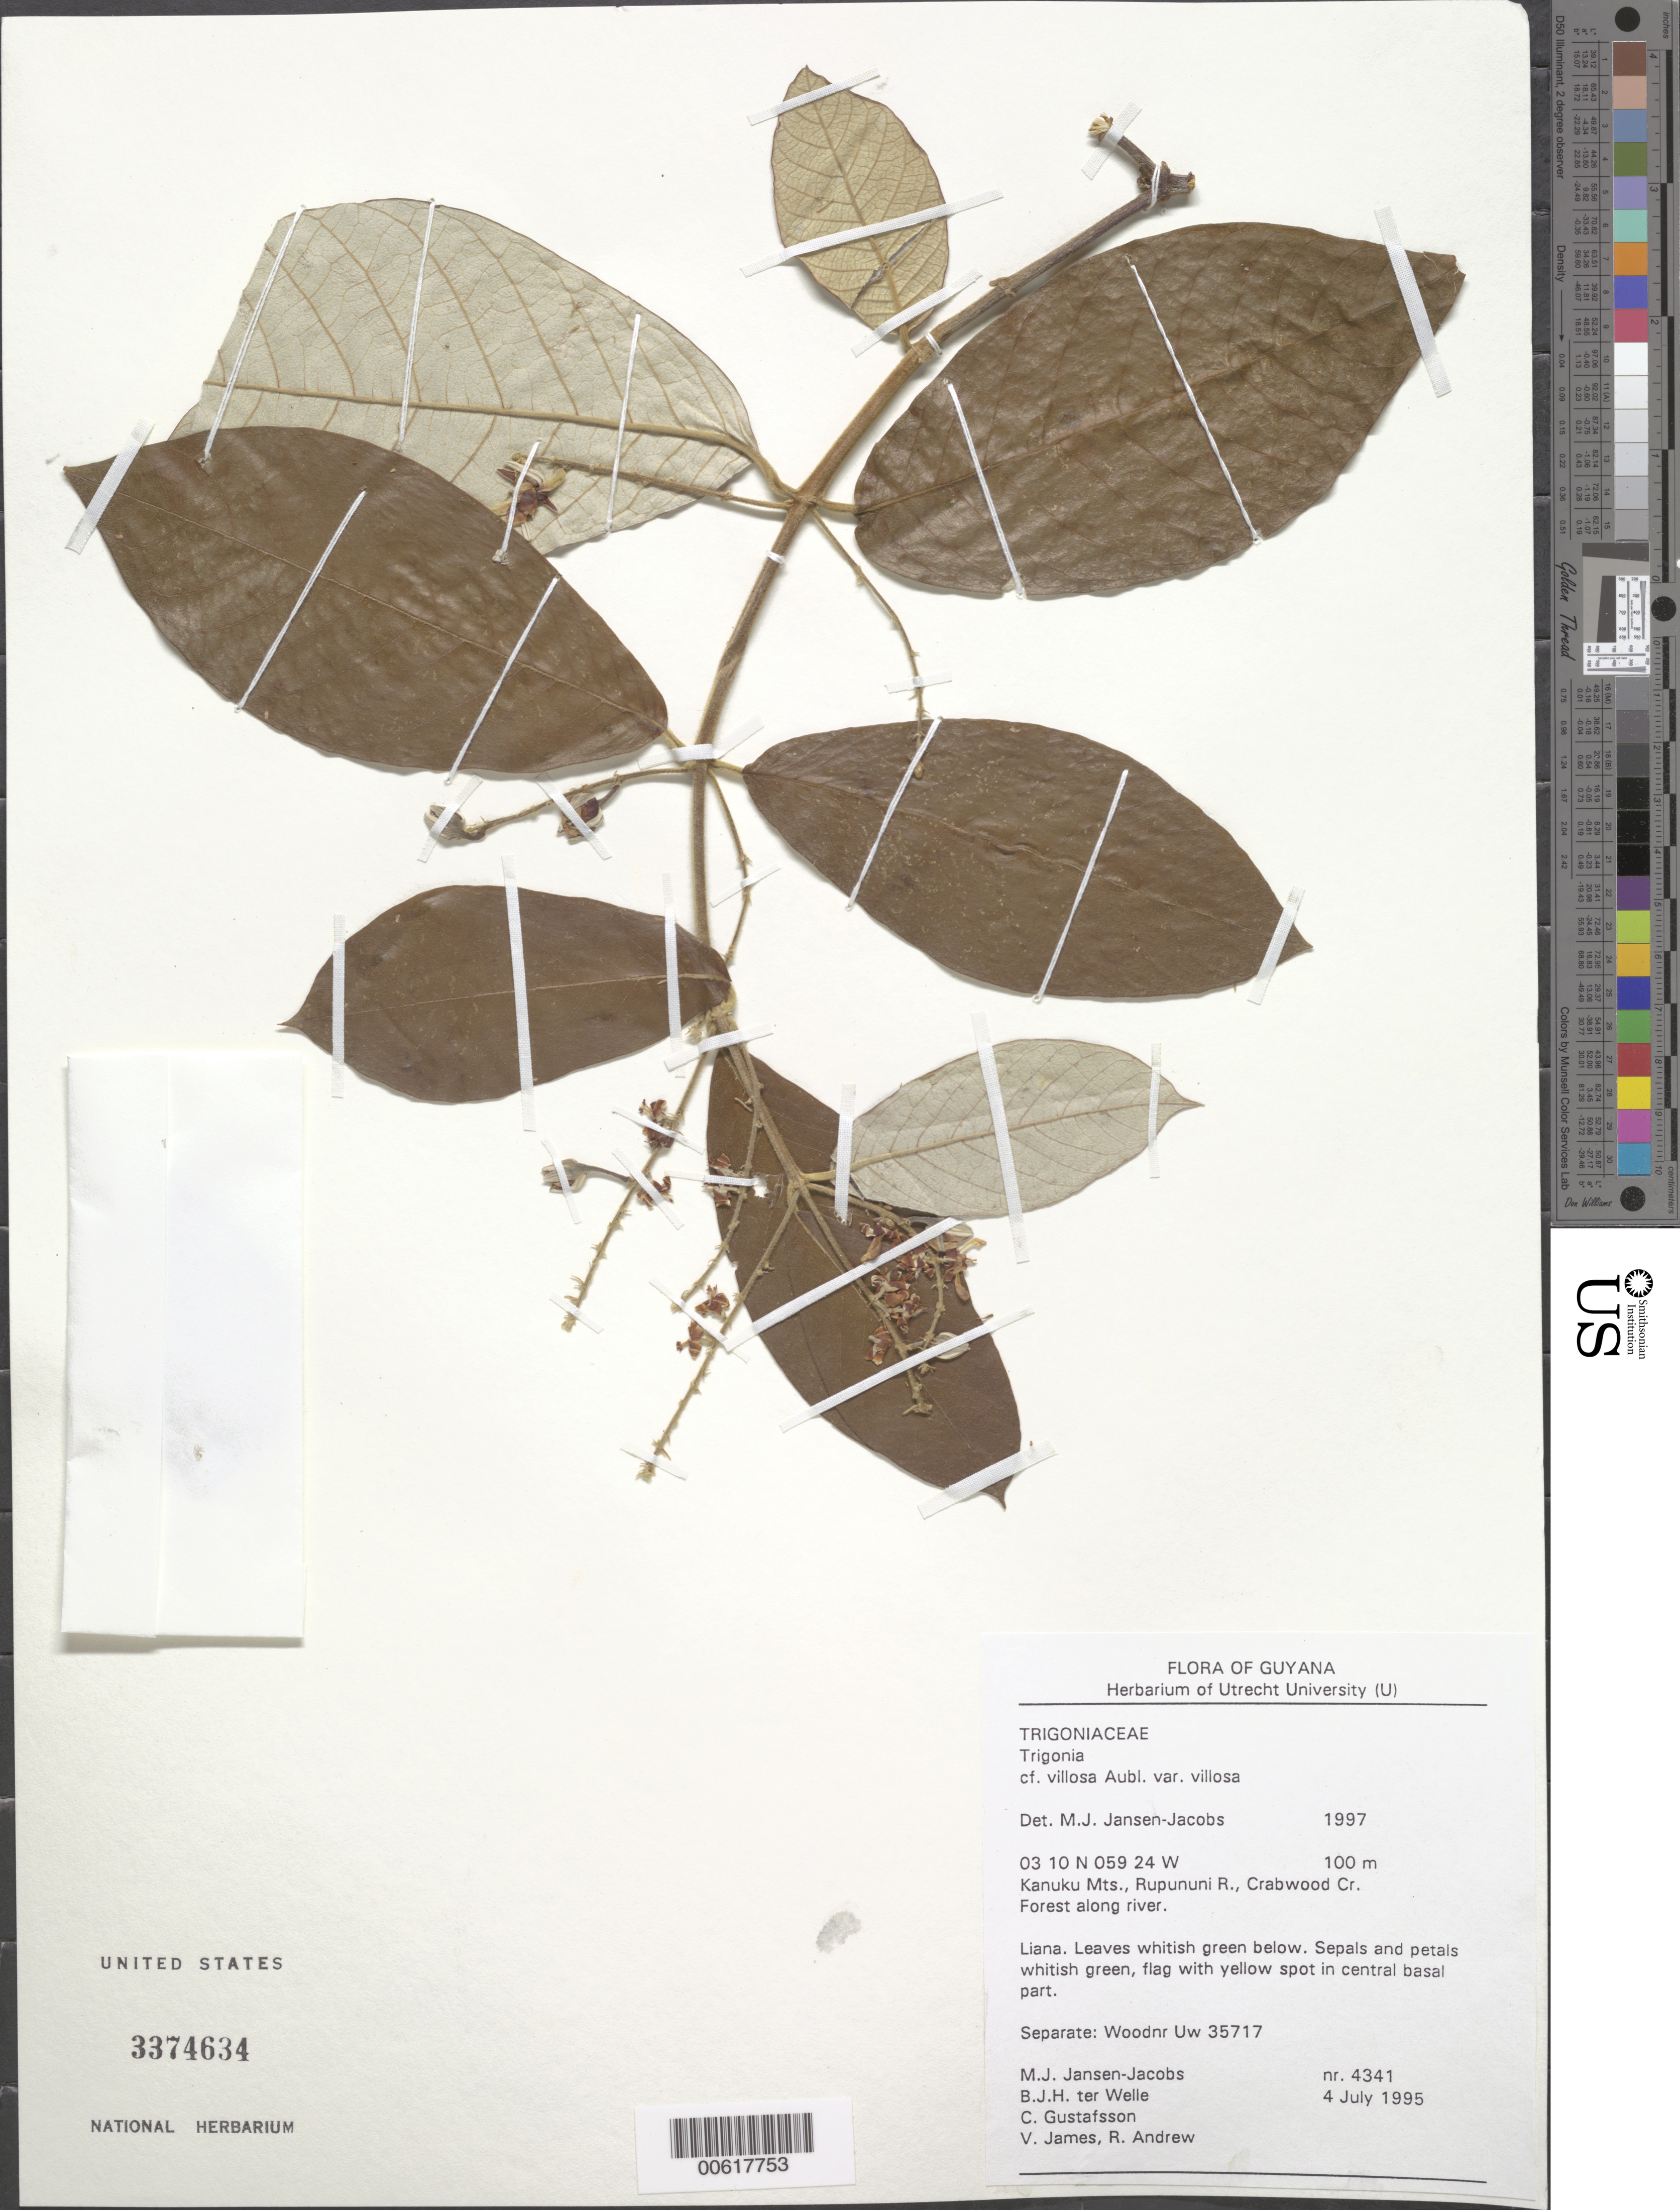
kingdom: Plantae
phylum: Tracheophyta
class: Magnoliopsida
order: Malpighiales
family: Trigoniaceae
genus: Trigonia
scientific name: Trigonia villosa var. villosa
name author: Aubl.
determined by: Jansen-Jacobs, M. J., (U), Nationaal Herbarium Nederland, Utrecht University branch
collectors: M. J. Jansen-Jacobs, B. Welle, C. G. Gustafsson, V. James & R. Andrew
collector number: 4341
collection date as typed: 4-Jul-95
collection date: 1995-07-04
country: Guyana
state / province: U. Takutu-U. Essequibo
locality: Crabwood Creek, Rupununi River, Kanuku Mts.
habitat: Forest along river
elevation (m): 100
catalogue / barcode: US 3374634